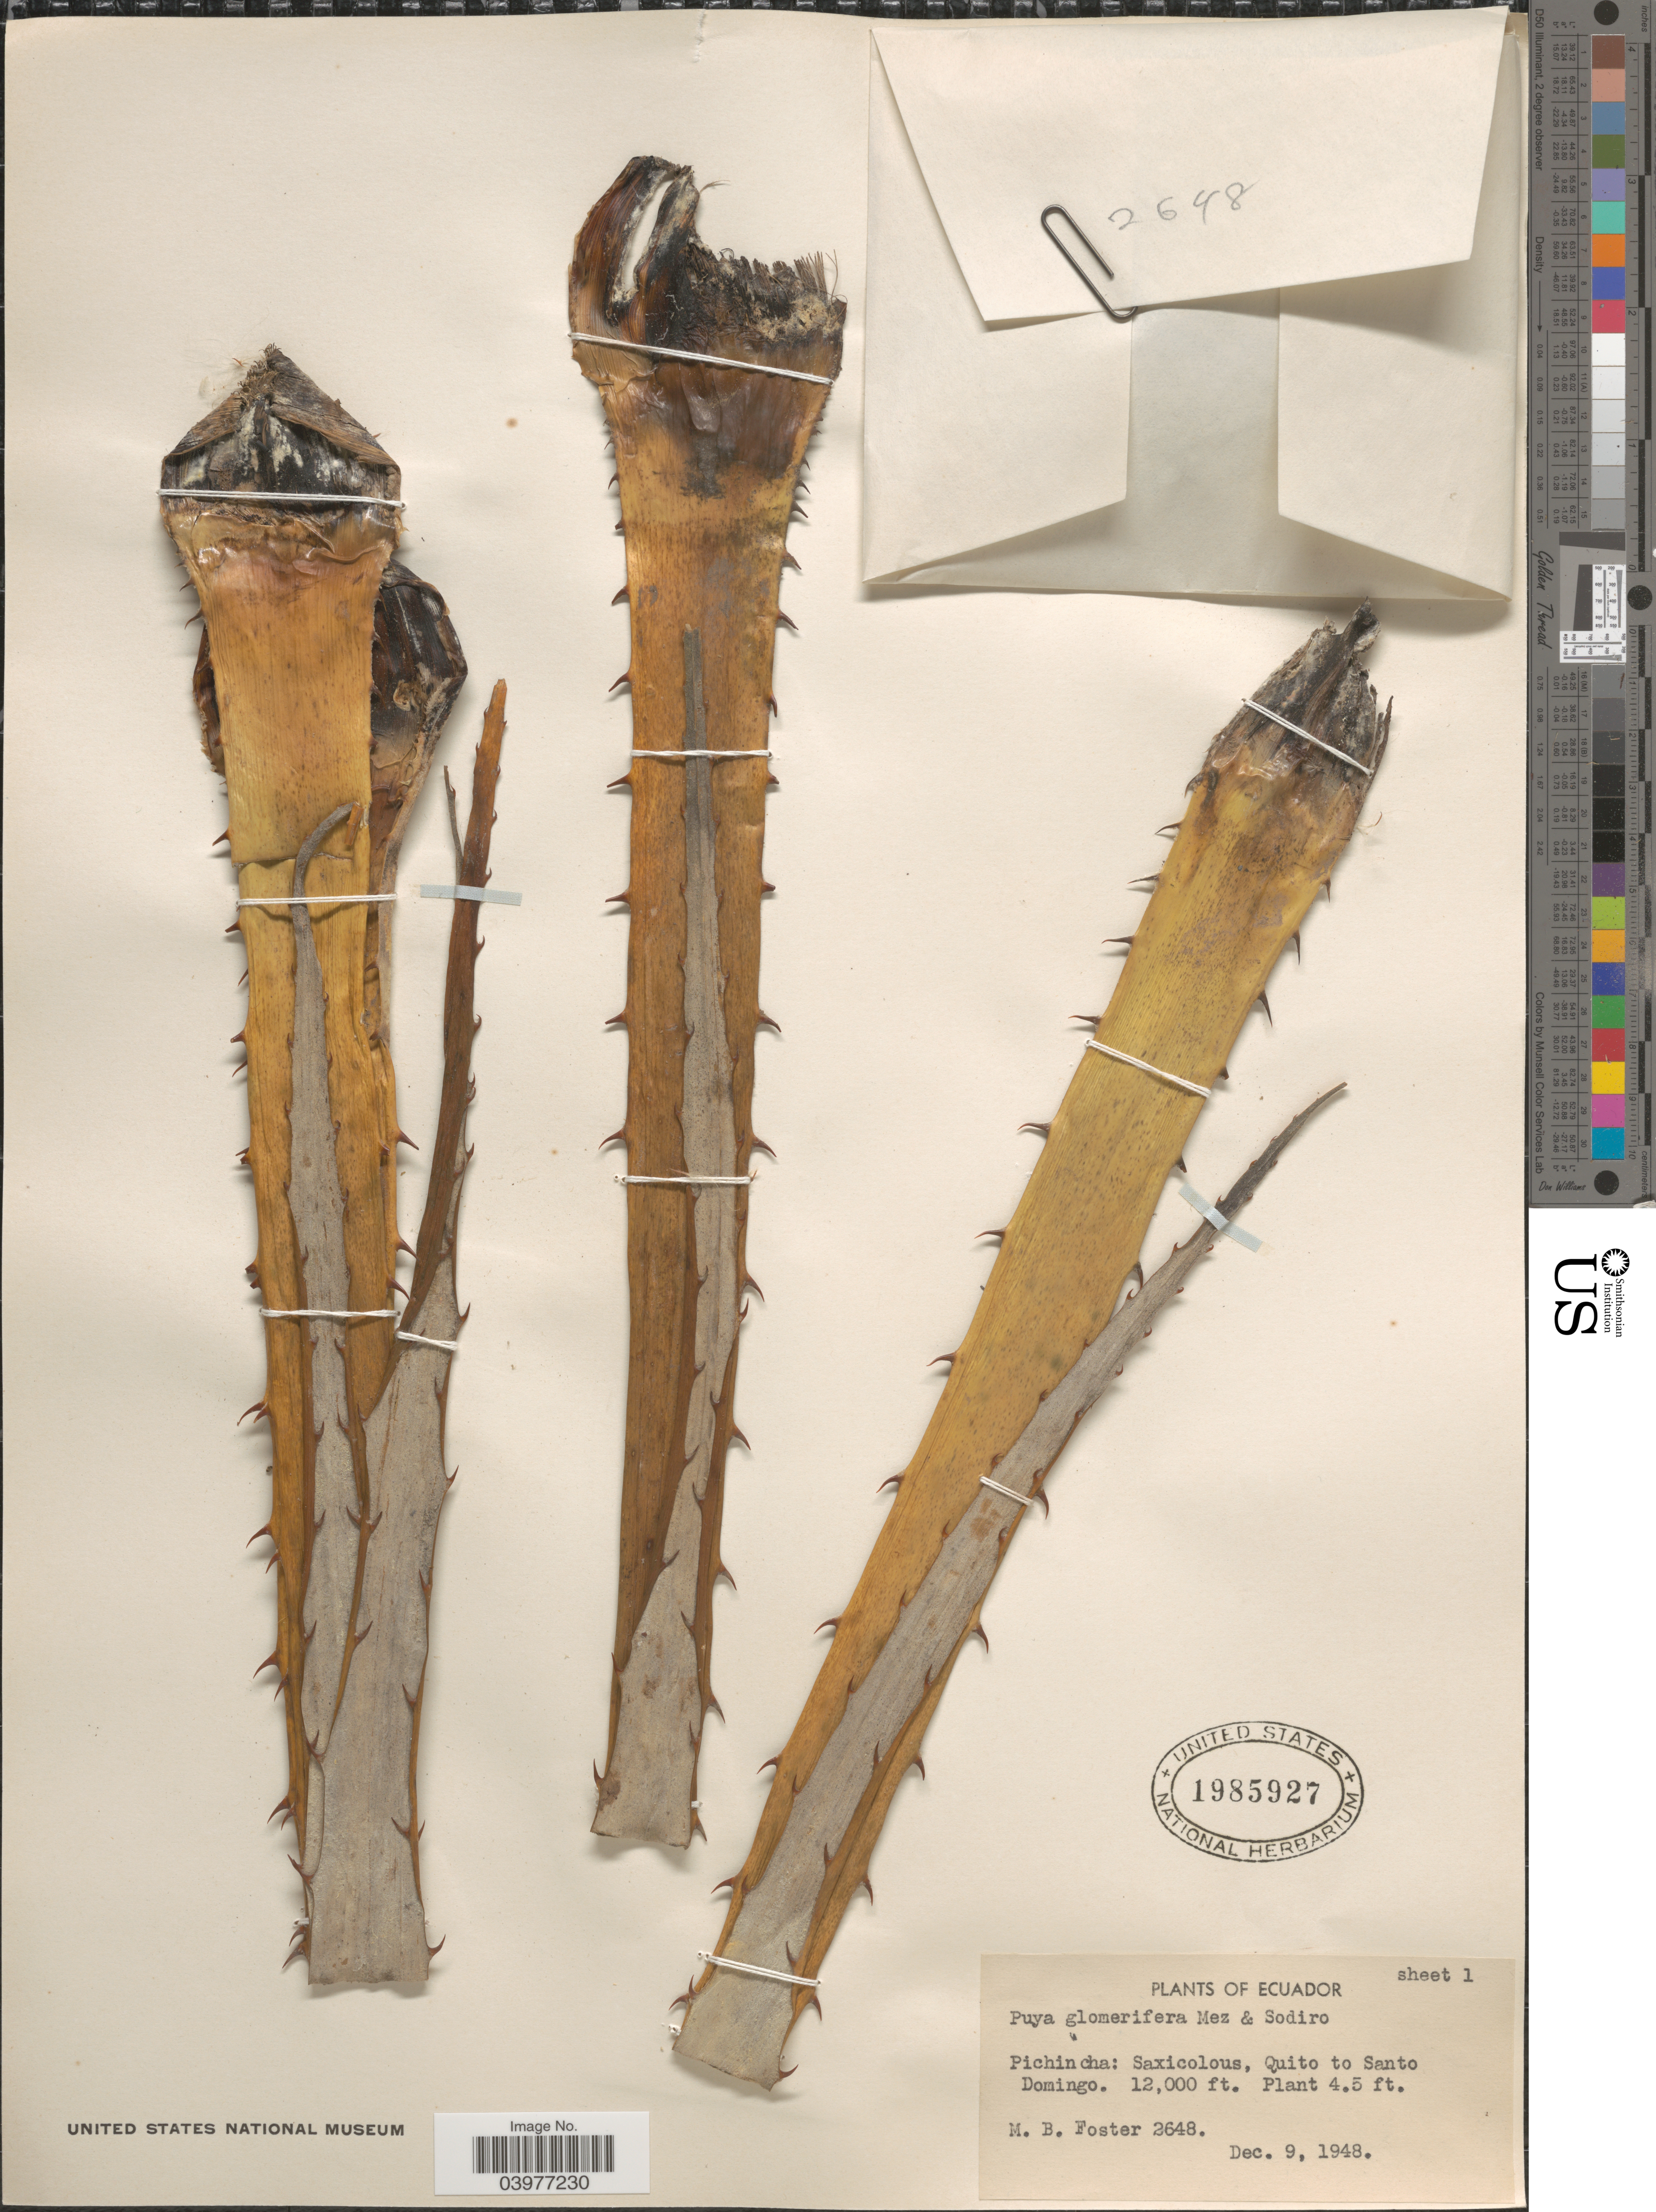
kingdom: Plantae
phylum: Tracheophyta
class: Liliopsida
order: Poales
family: Bromeliaceae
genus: Puya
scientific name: Puya glomerifera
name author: Mez & Sodiro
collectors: M. B. Foster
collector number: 2648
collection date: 1948-12-09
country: Ecuador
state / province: Pichincha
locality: Saxicolous, Quito to Santo Domingo.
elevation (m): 3658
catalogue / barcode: US 1985927